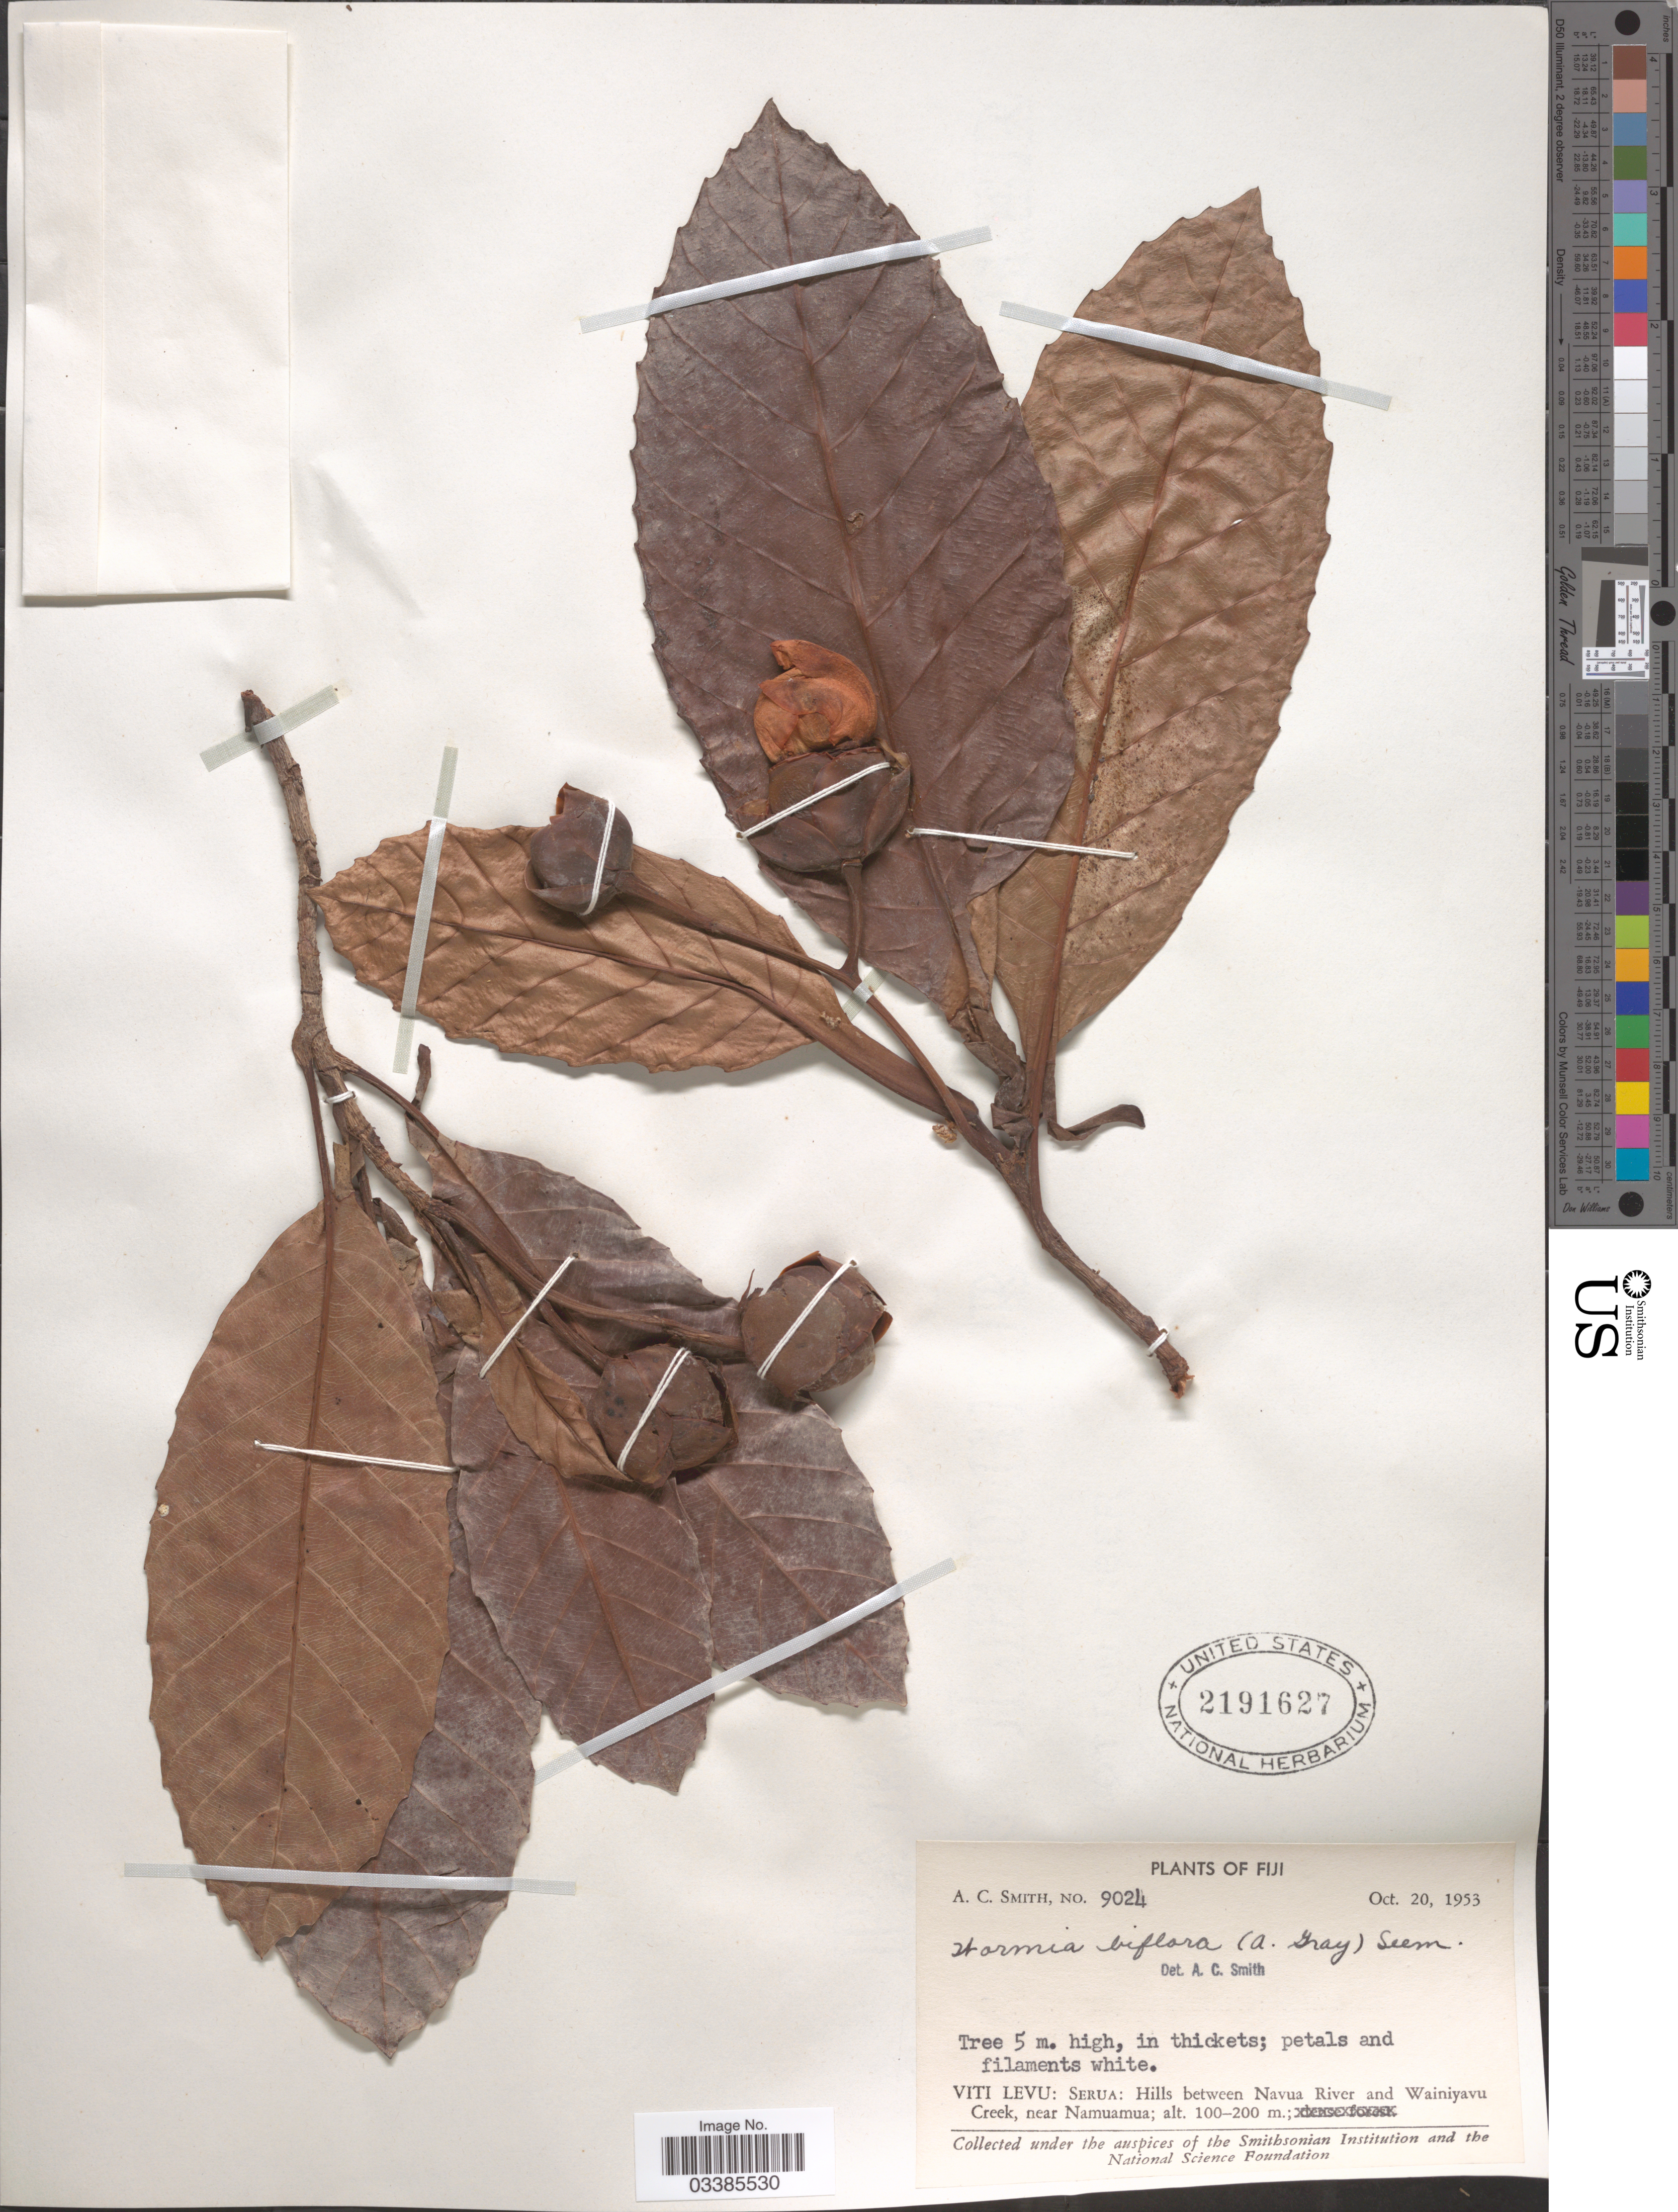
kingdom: Plantae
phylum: Tracheophyta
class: Magnoliopsida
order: Dilleniales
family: Dilleniaceae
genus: Dillenia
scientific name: Dillenia biflora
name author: (A. Gray) Martelli ex Guill.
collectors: A. C. Smith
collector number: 9024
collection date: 1953-10-20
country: Fiji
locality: Viti Levu: Serua: Hills between Navua River and Wainiyavu Creek, near Namuamua.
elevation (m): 100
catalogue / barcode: US 2191627